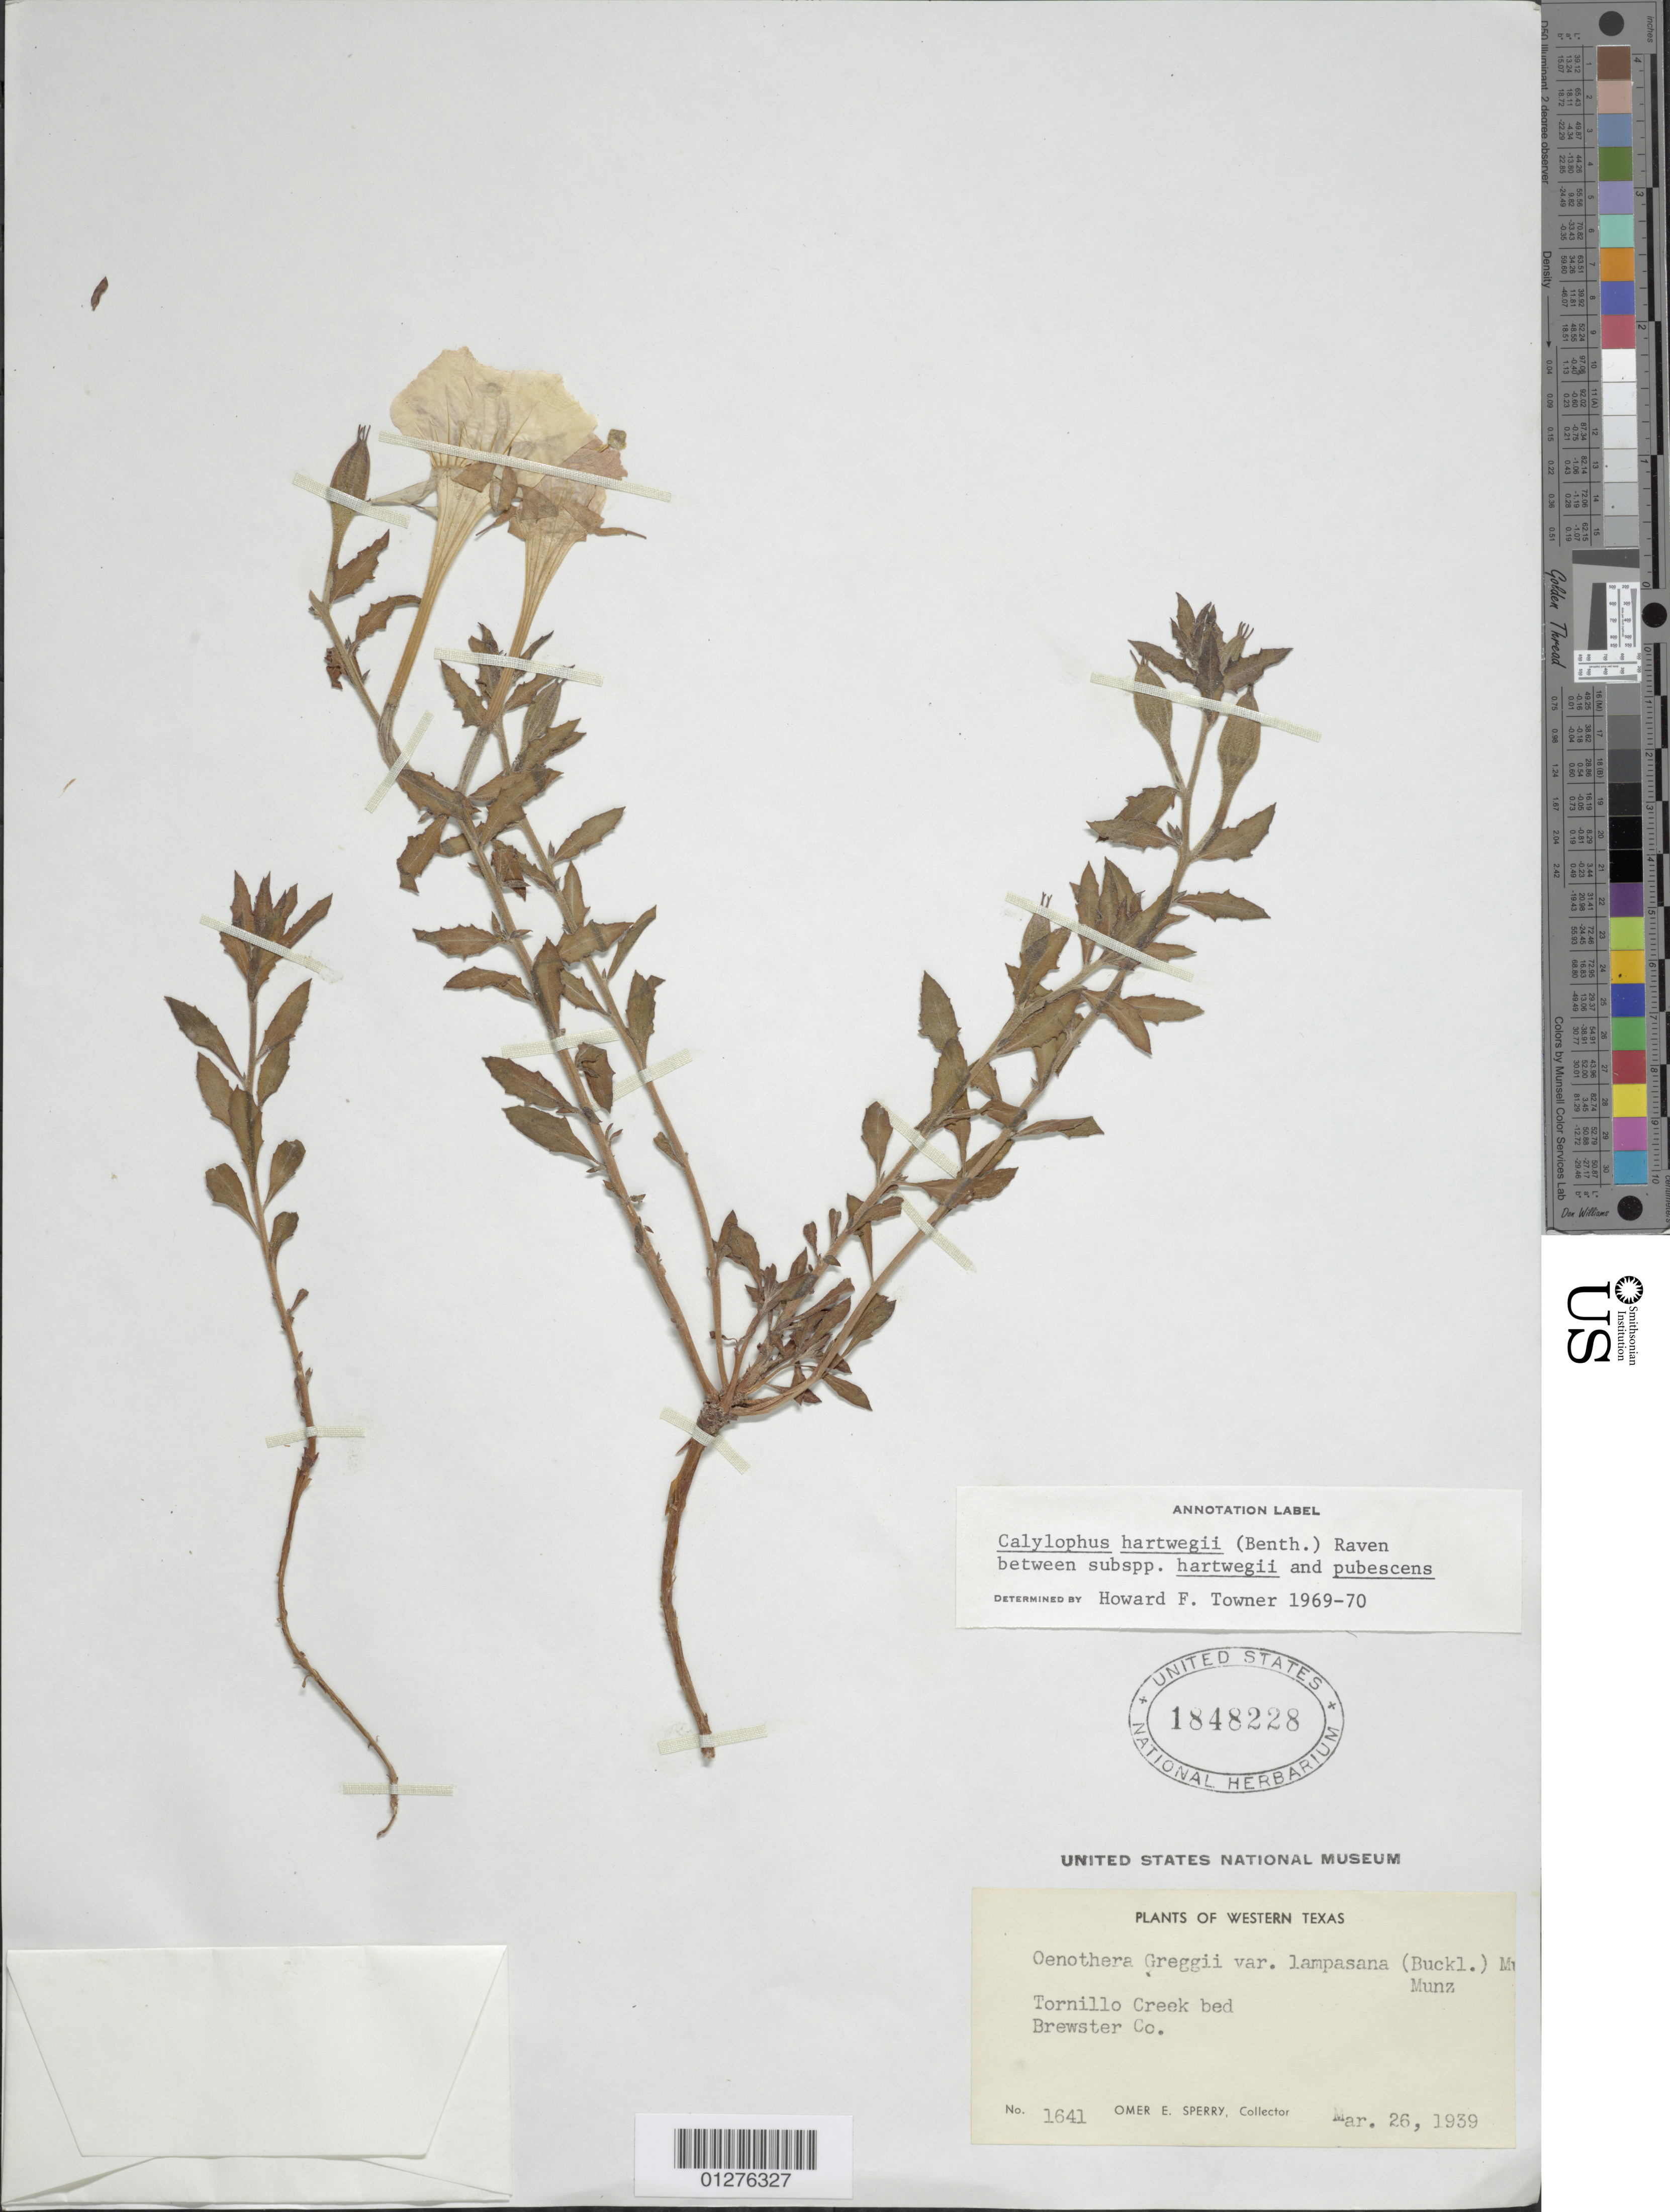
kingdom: Plantae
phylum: Tracheophyta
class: Magnoliopsida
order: Myrtales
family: Onagraceae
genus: Oenothera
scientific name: Oenothera hartwegii subsp. hartwegii x O. hartwegii subsp. pubescens (A. Gray) W.L. Wagner & Hoch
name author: Benth.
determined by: Towner, H. F.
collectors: O. E. Sperry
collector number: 1641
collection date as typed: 26 Mar 1939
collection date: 1939-03-26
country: United States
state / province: Texas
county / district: Brewster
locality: Tornillo Creek Bed.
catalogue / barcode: US 1848228